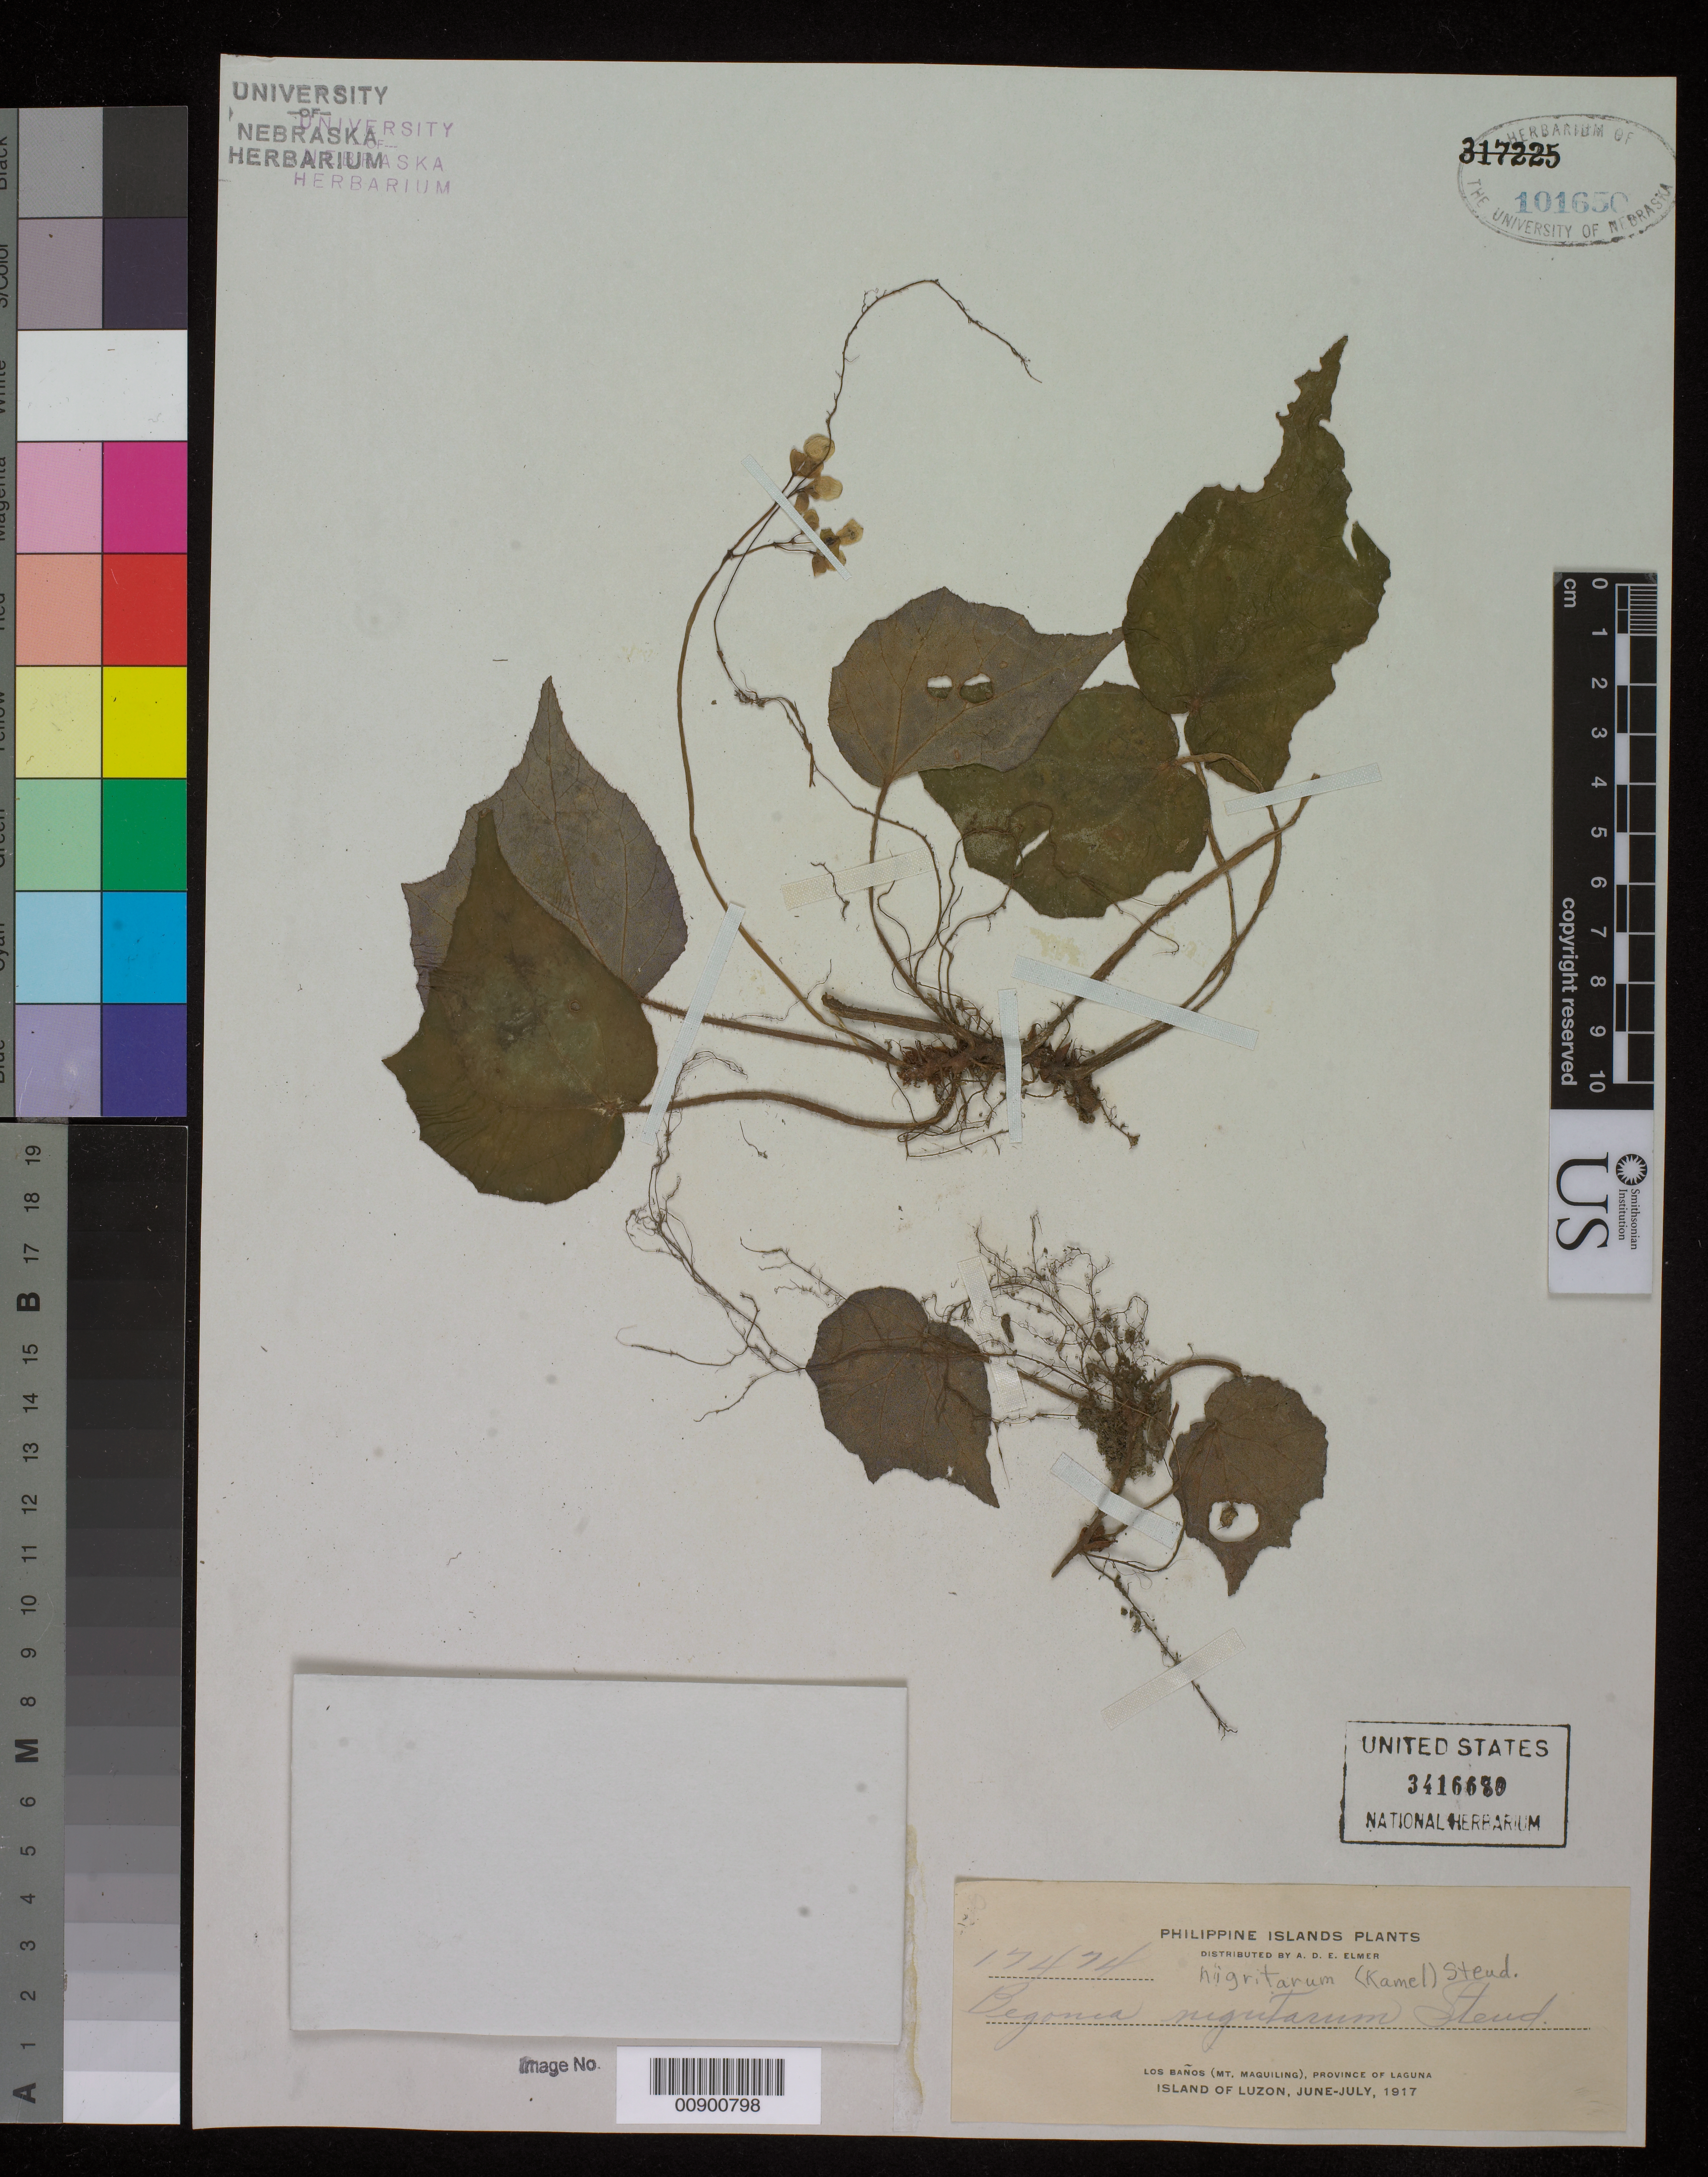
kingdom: Plantae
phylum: Tracheophyta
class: Magnoliopsida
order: Cucurbitales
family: Begoniaceae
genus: Begonia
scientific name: Begonia nigritarum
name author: (Kamel) Steud.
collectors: A. D. E. Elmer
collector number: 17474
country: Philippines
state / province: Calabarzon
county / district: Laguna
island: Luzon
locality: Los Banos, Mt. Miquiling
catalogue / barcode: US 3416680